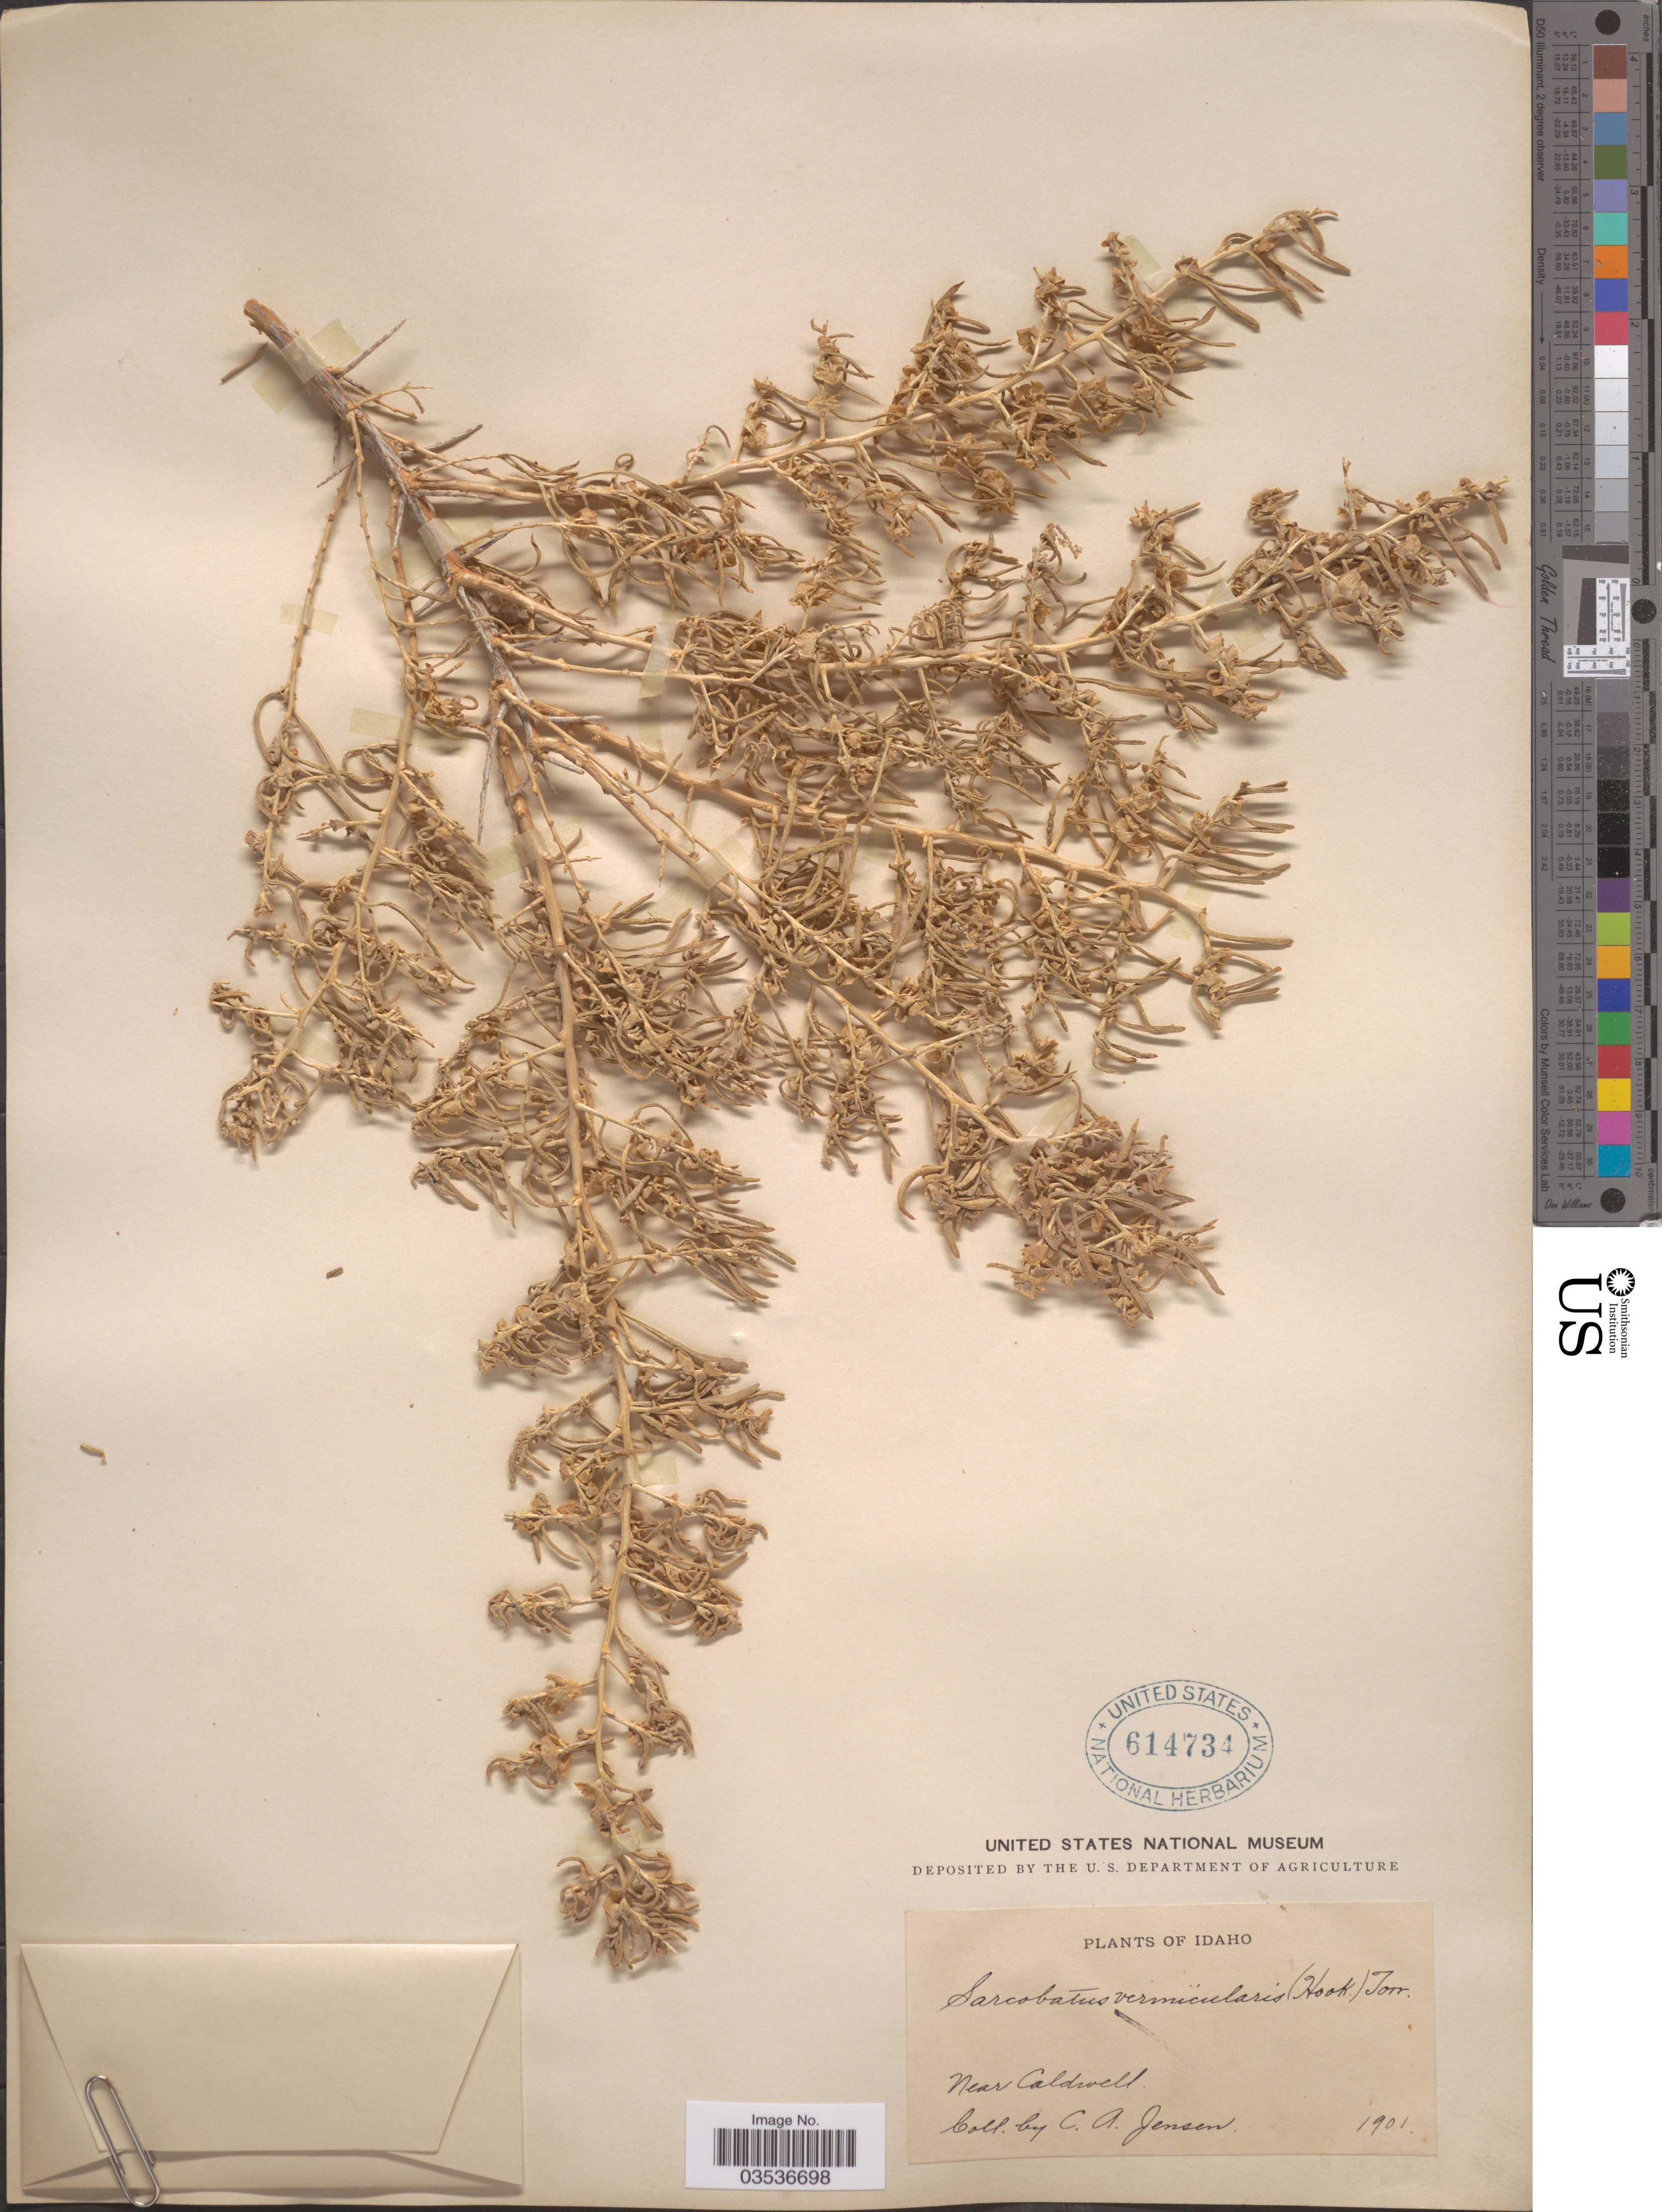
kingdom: Plantae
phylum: Tracheophyta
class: Magnoliopsida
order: Caryophyllales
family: Sarcobataceae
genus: Sarcobatus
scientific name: Sarcobatus vermiculatus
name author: (Hook.) Torr.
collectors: C. Jensen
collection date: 1901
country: United States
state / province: Idaho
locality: Near Caldwell.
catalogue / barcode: US 614734